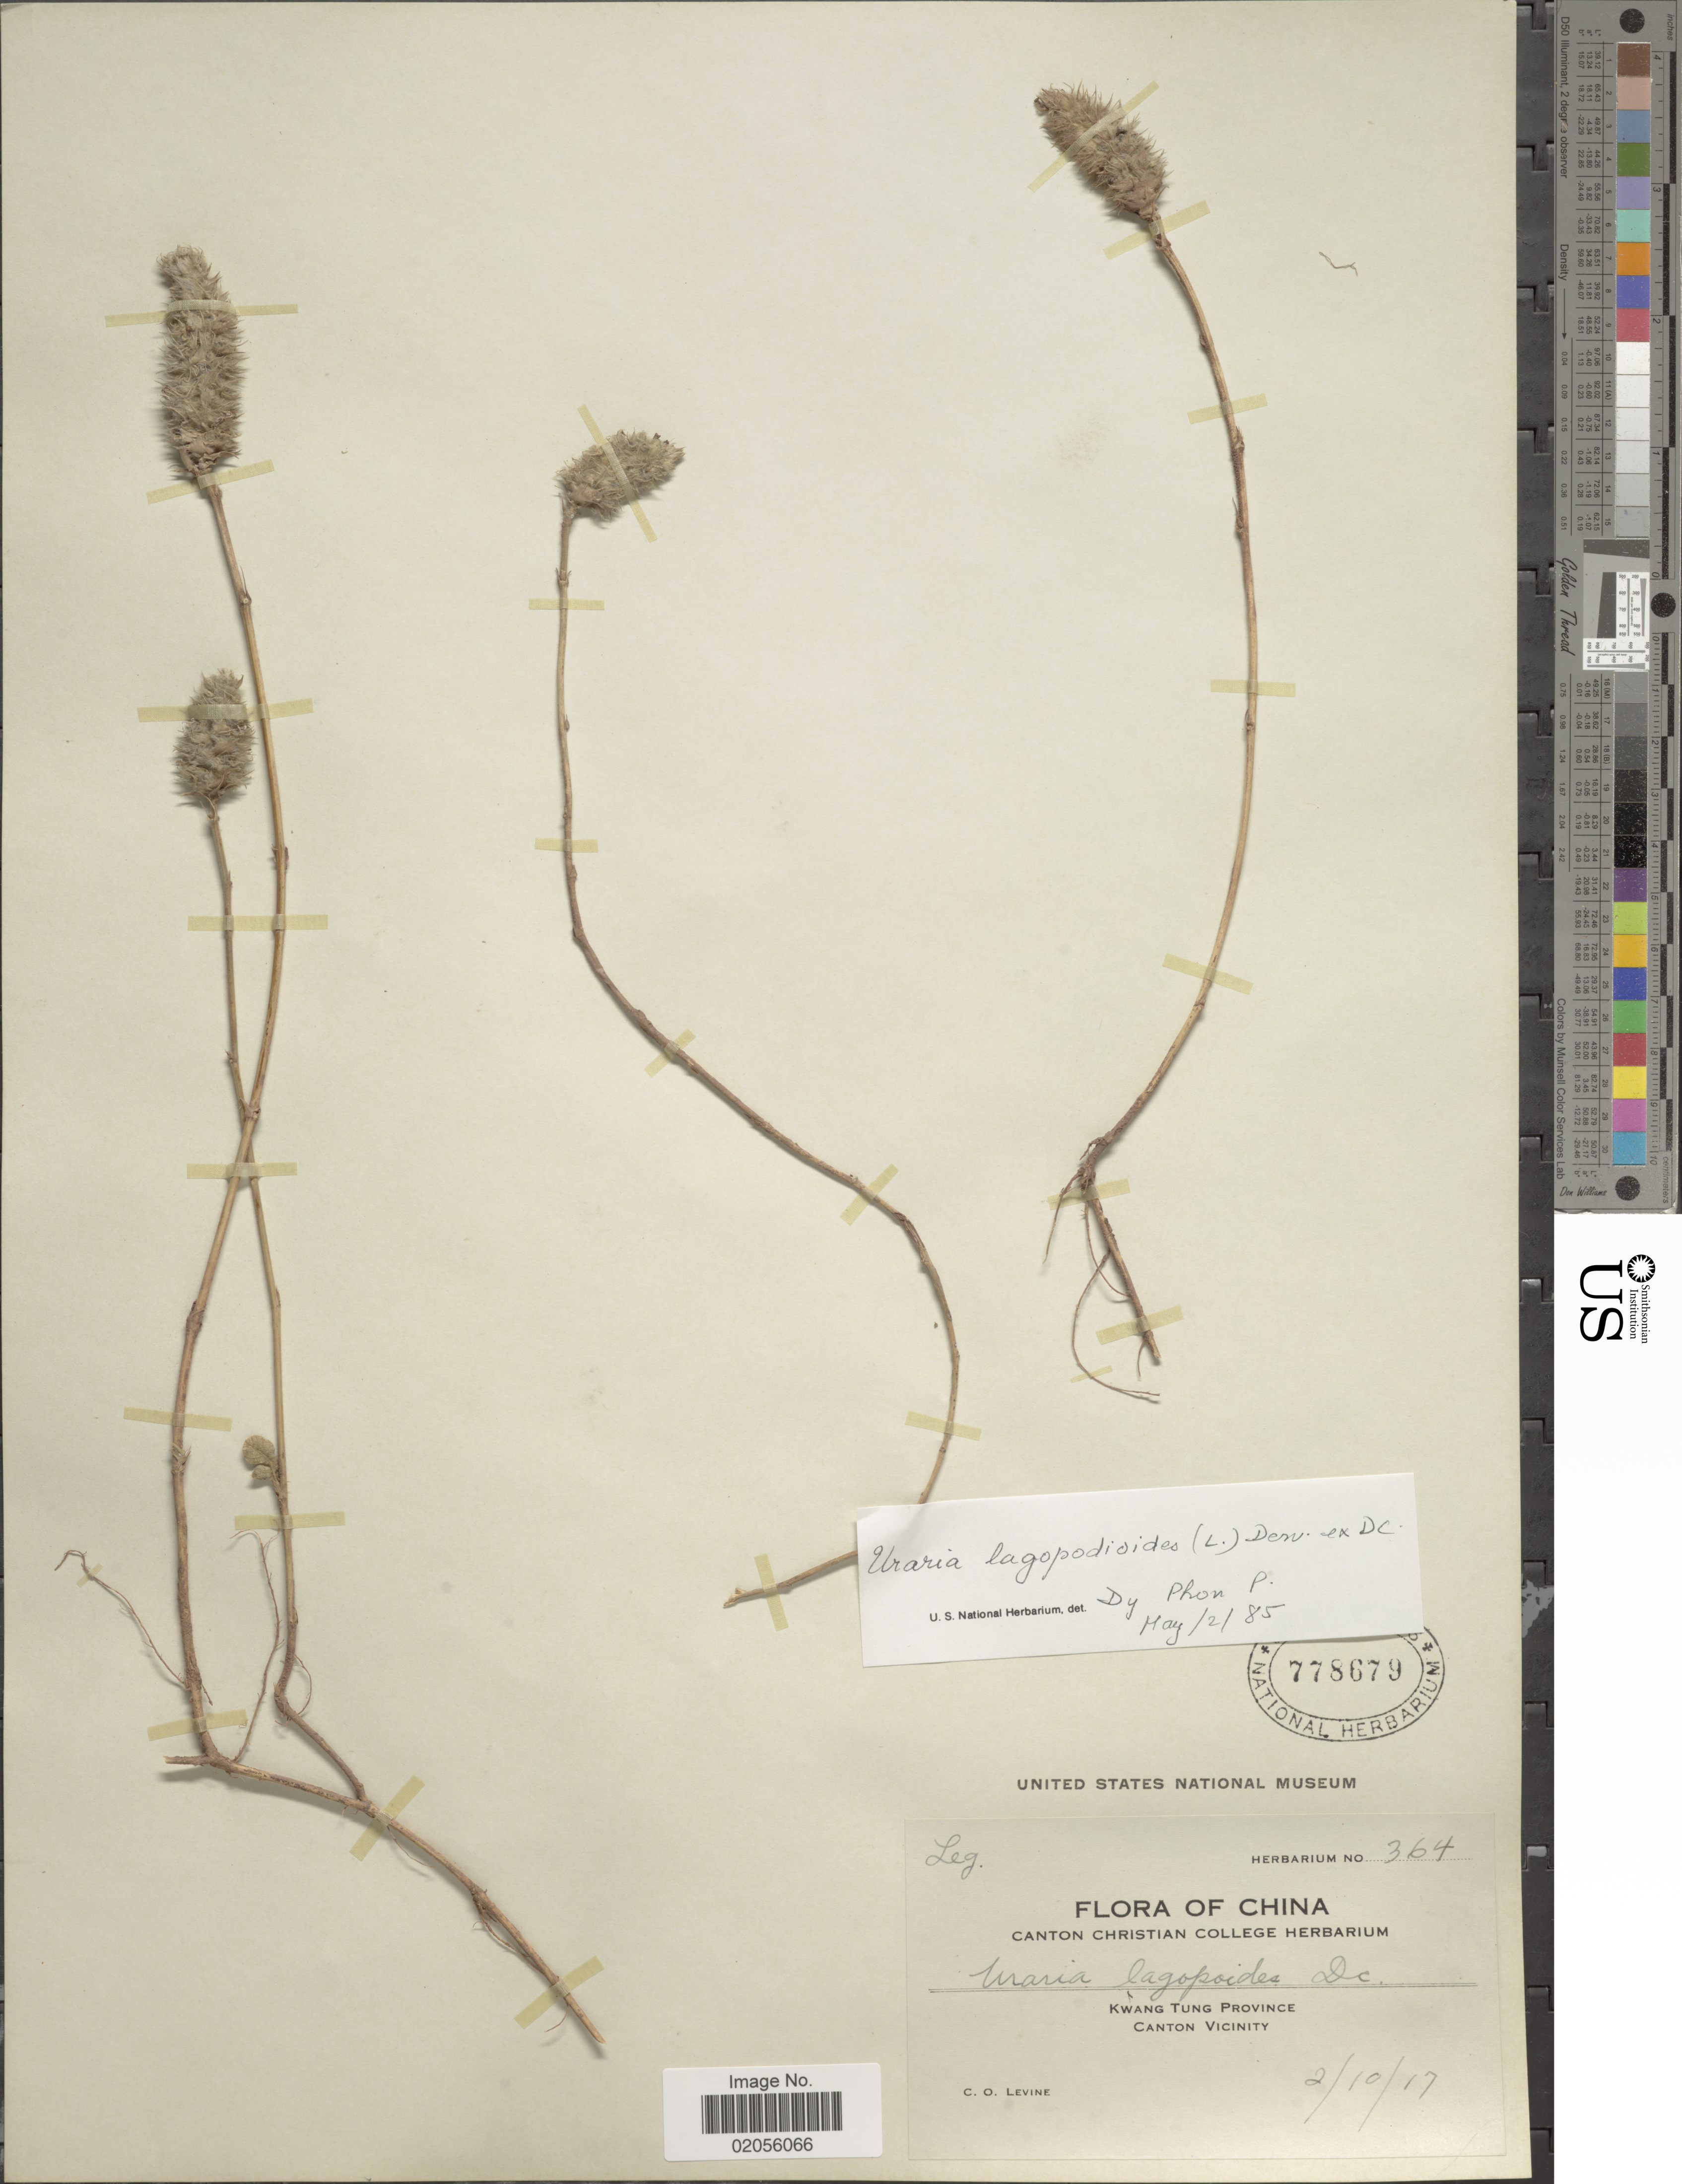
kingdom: Plantae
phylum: Tracheophyta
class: Magnoliopsida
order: Fabales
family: Fabaceae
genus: Uraria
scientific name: Uraria lagopodioides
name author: (L.) Desv. ex DC.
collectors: C. O. Levine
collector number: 364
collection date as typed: Transcribed d/m/y: 10/2/17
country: China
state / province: Guangdong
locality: Kwang Tung Province. Canton Vicinity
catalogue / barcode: US 778679